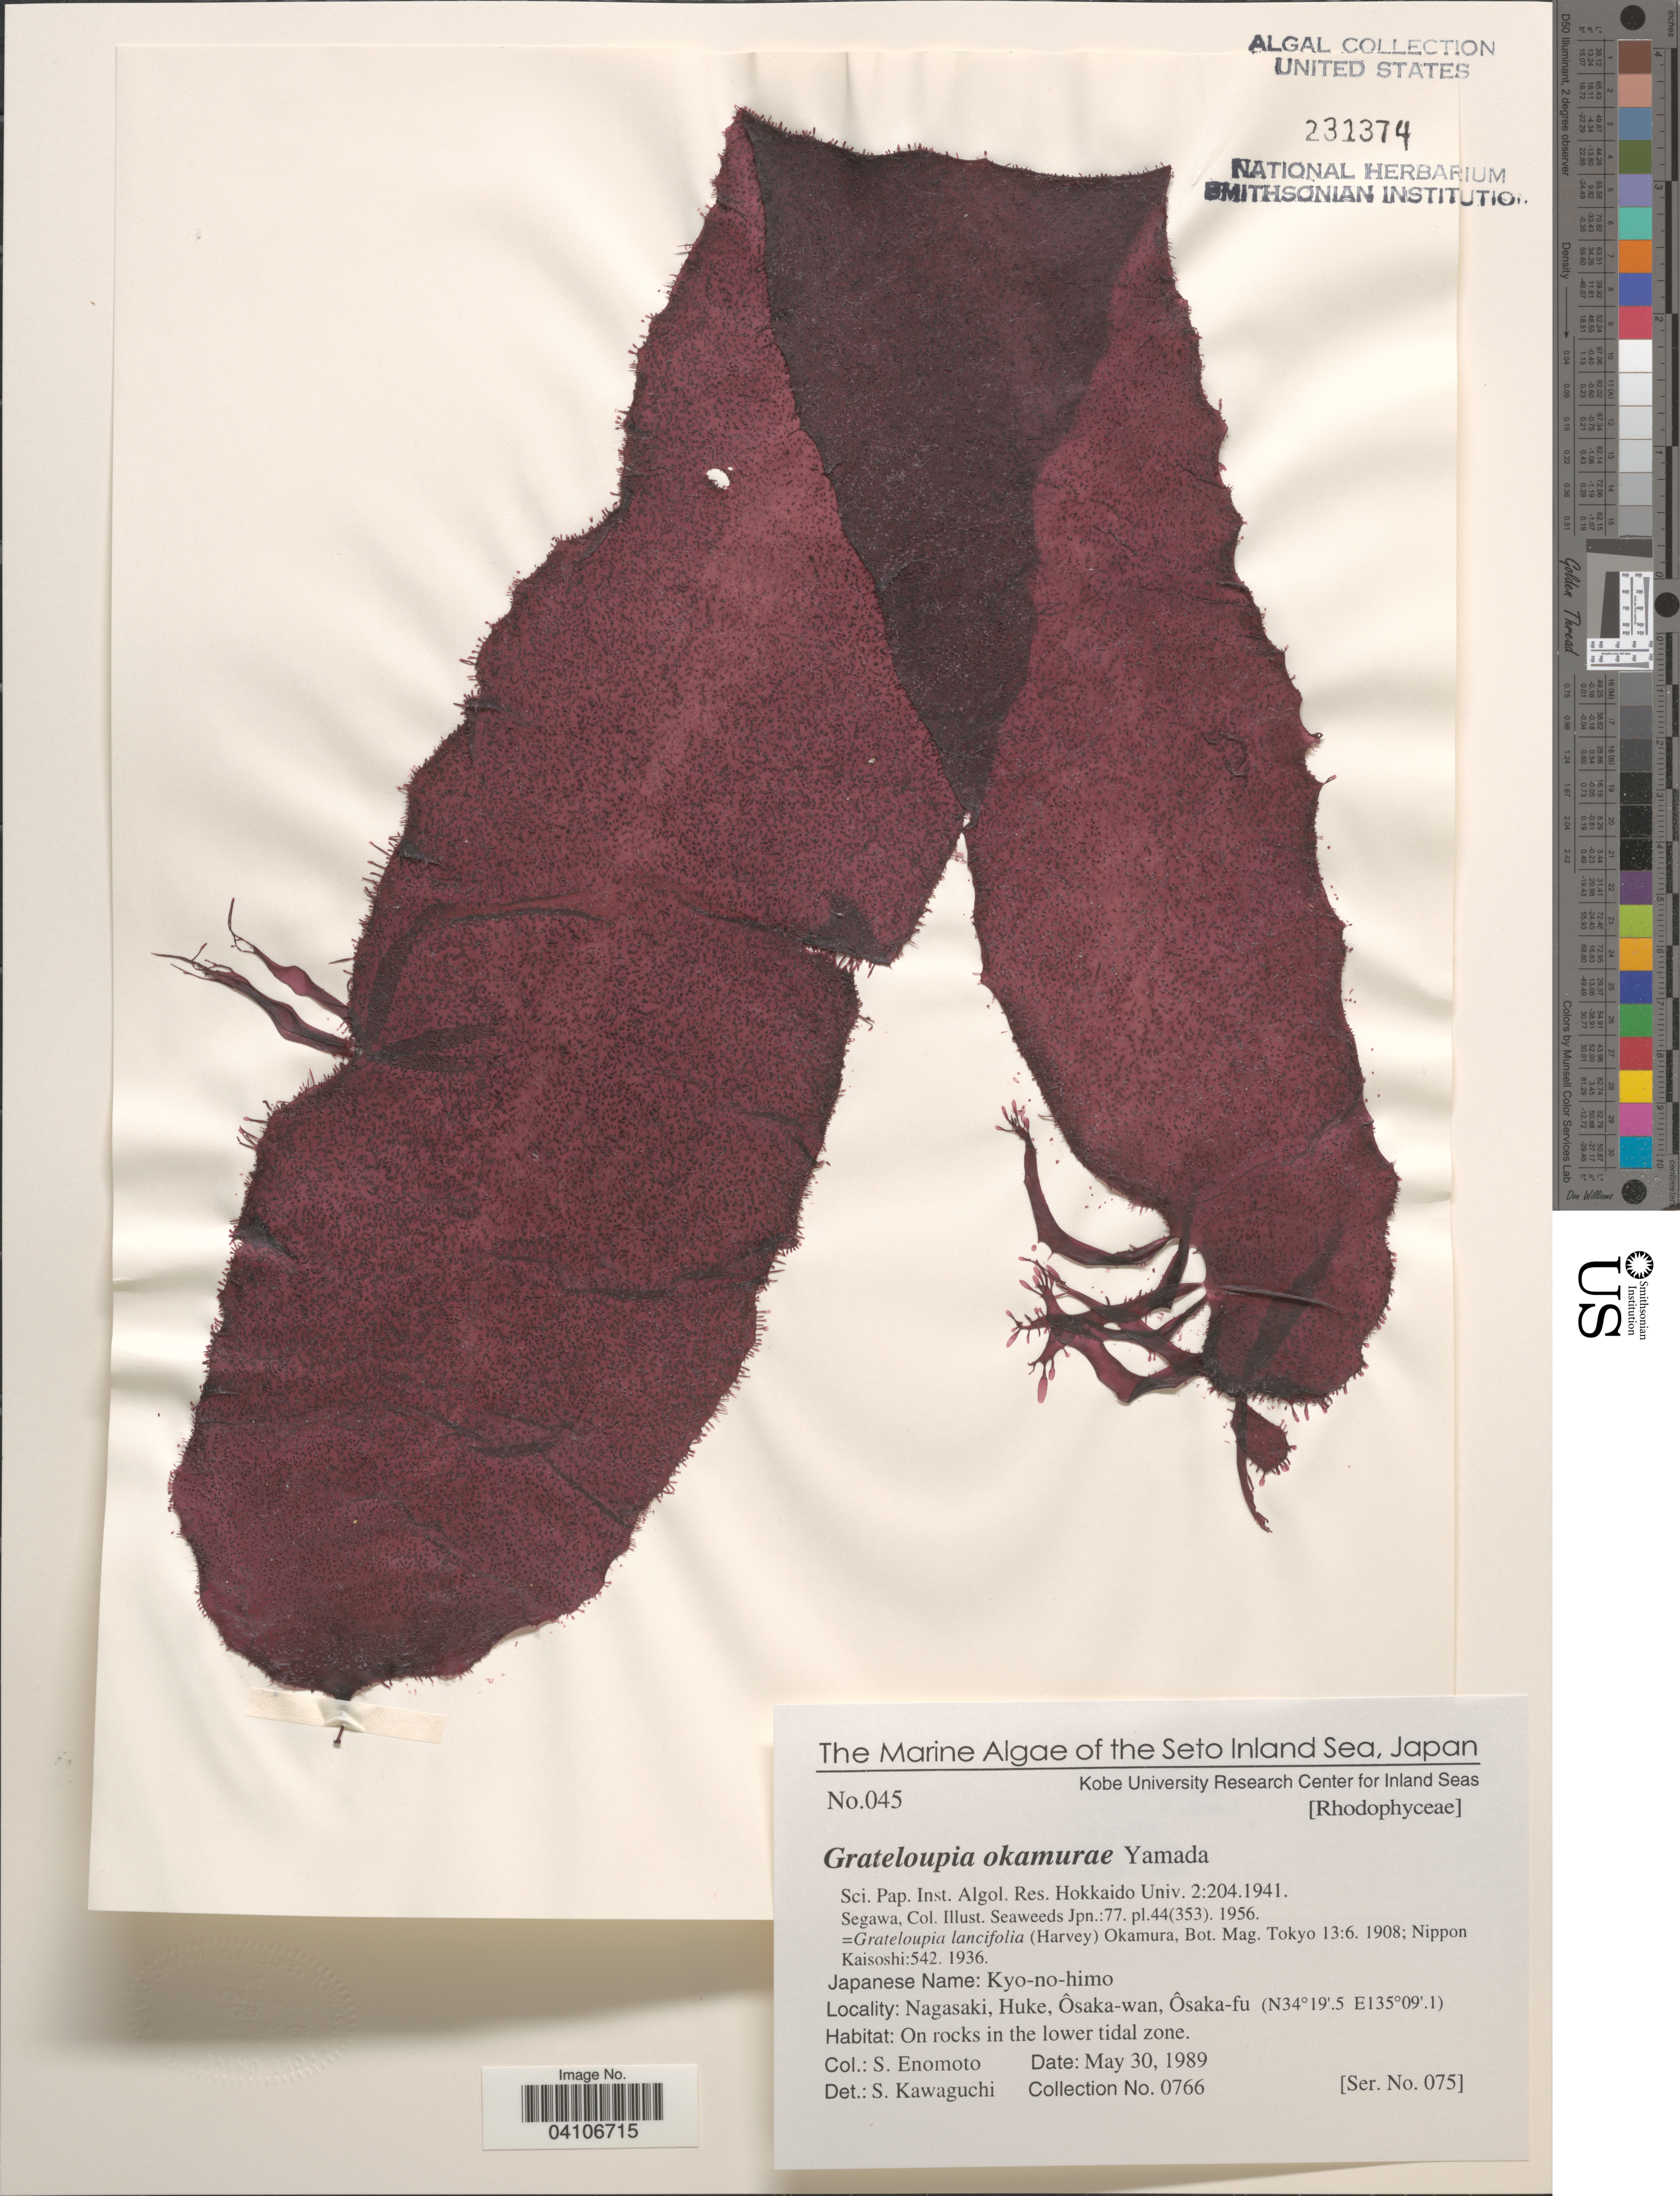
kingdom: Plantae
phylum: Rhodophyta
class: Florideophyceae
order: Halymeniales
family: Halymeniaceae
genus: Polyopes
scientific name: Polyopes lancifolius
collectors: S. Enomoto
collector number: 0766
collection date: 1989-05-30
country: Japan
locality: The Seto Inland Sea. Nagasaki, Huke, Ôsaka-wan, Ôsaka-fu.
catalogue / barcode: US 231374